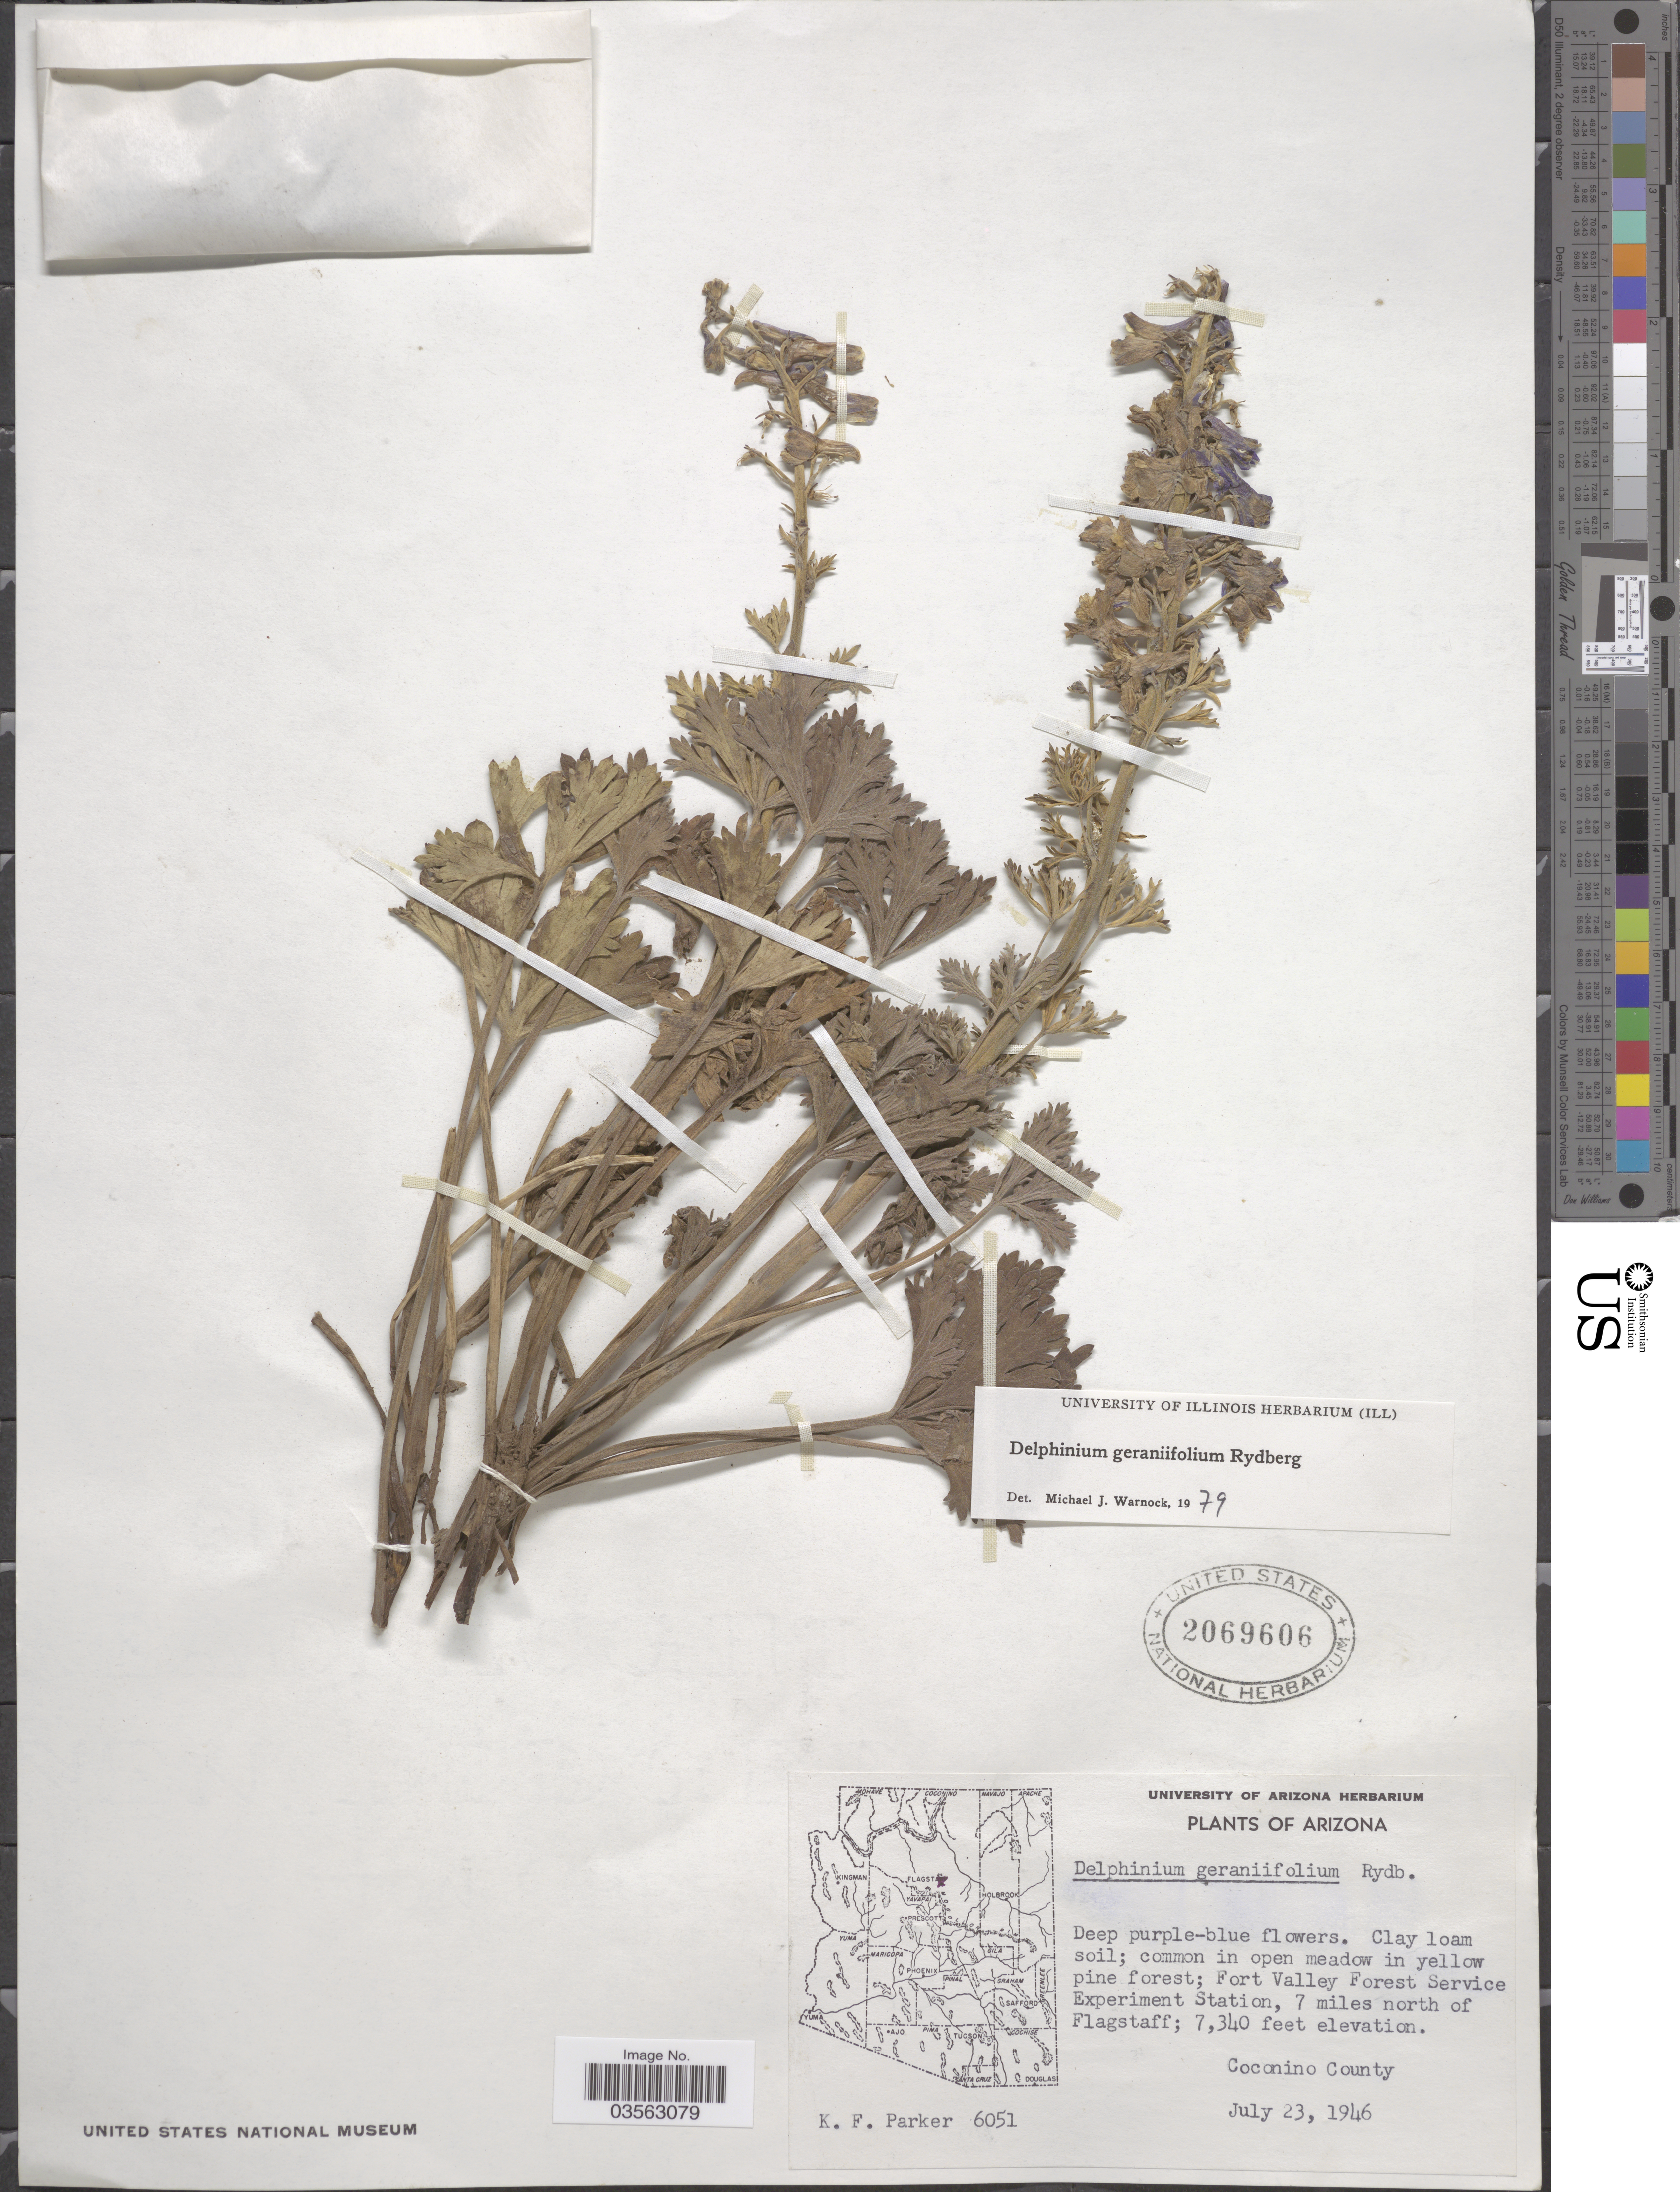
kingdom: Plantae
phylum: Tracheophyta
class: Magnoliopsida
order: Ranunculales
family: Ranunculaceae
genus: Delphinium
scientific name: Delphinium geraniifolium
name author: Rydb.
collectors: K. F. Parker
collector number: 6051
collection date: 1946-07-23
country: United States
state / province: Arizona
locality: Fort Valley Forest Service Experiment Station, 7 miles north of Flagstaff. Coconino County.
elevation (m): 2237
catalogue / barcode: US 2069606